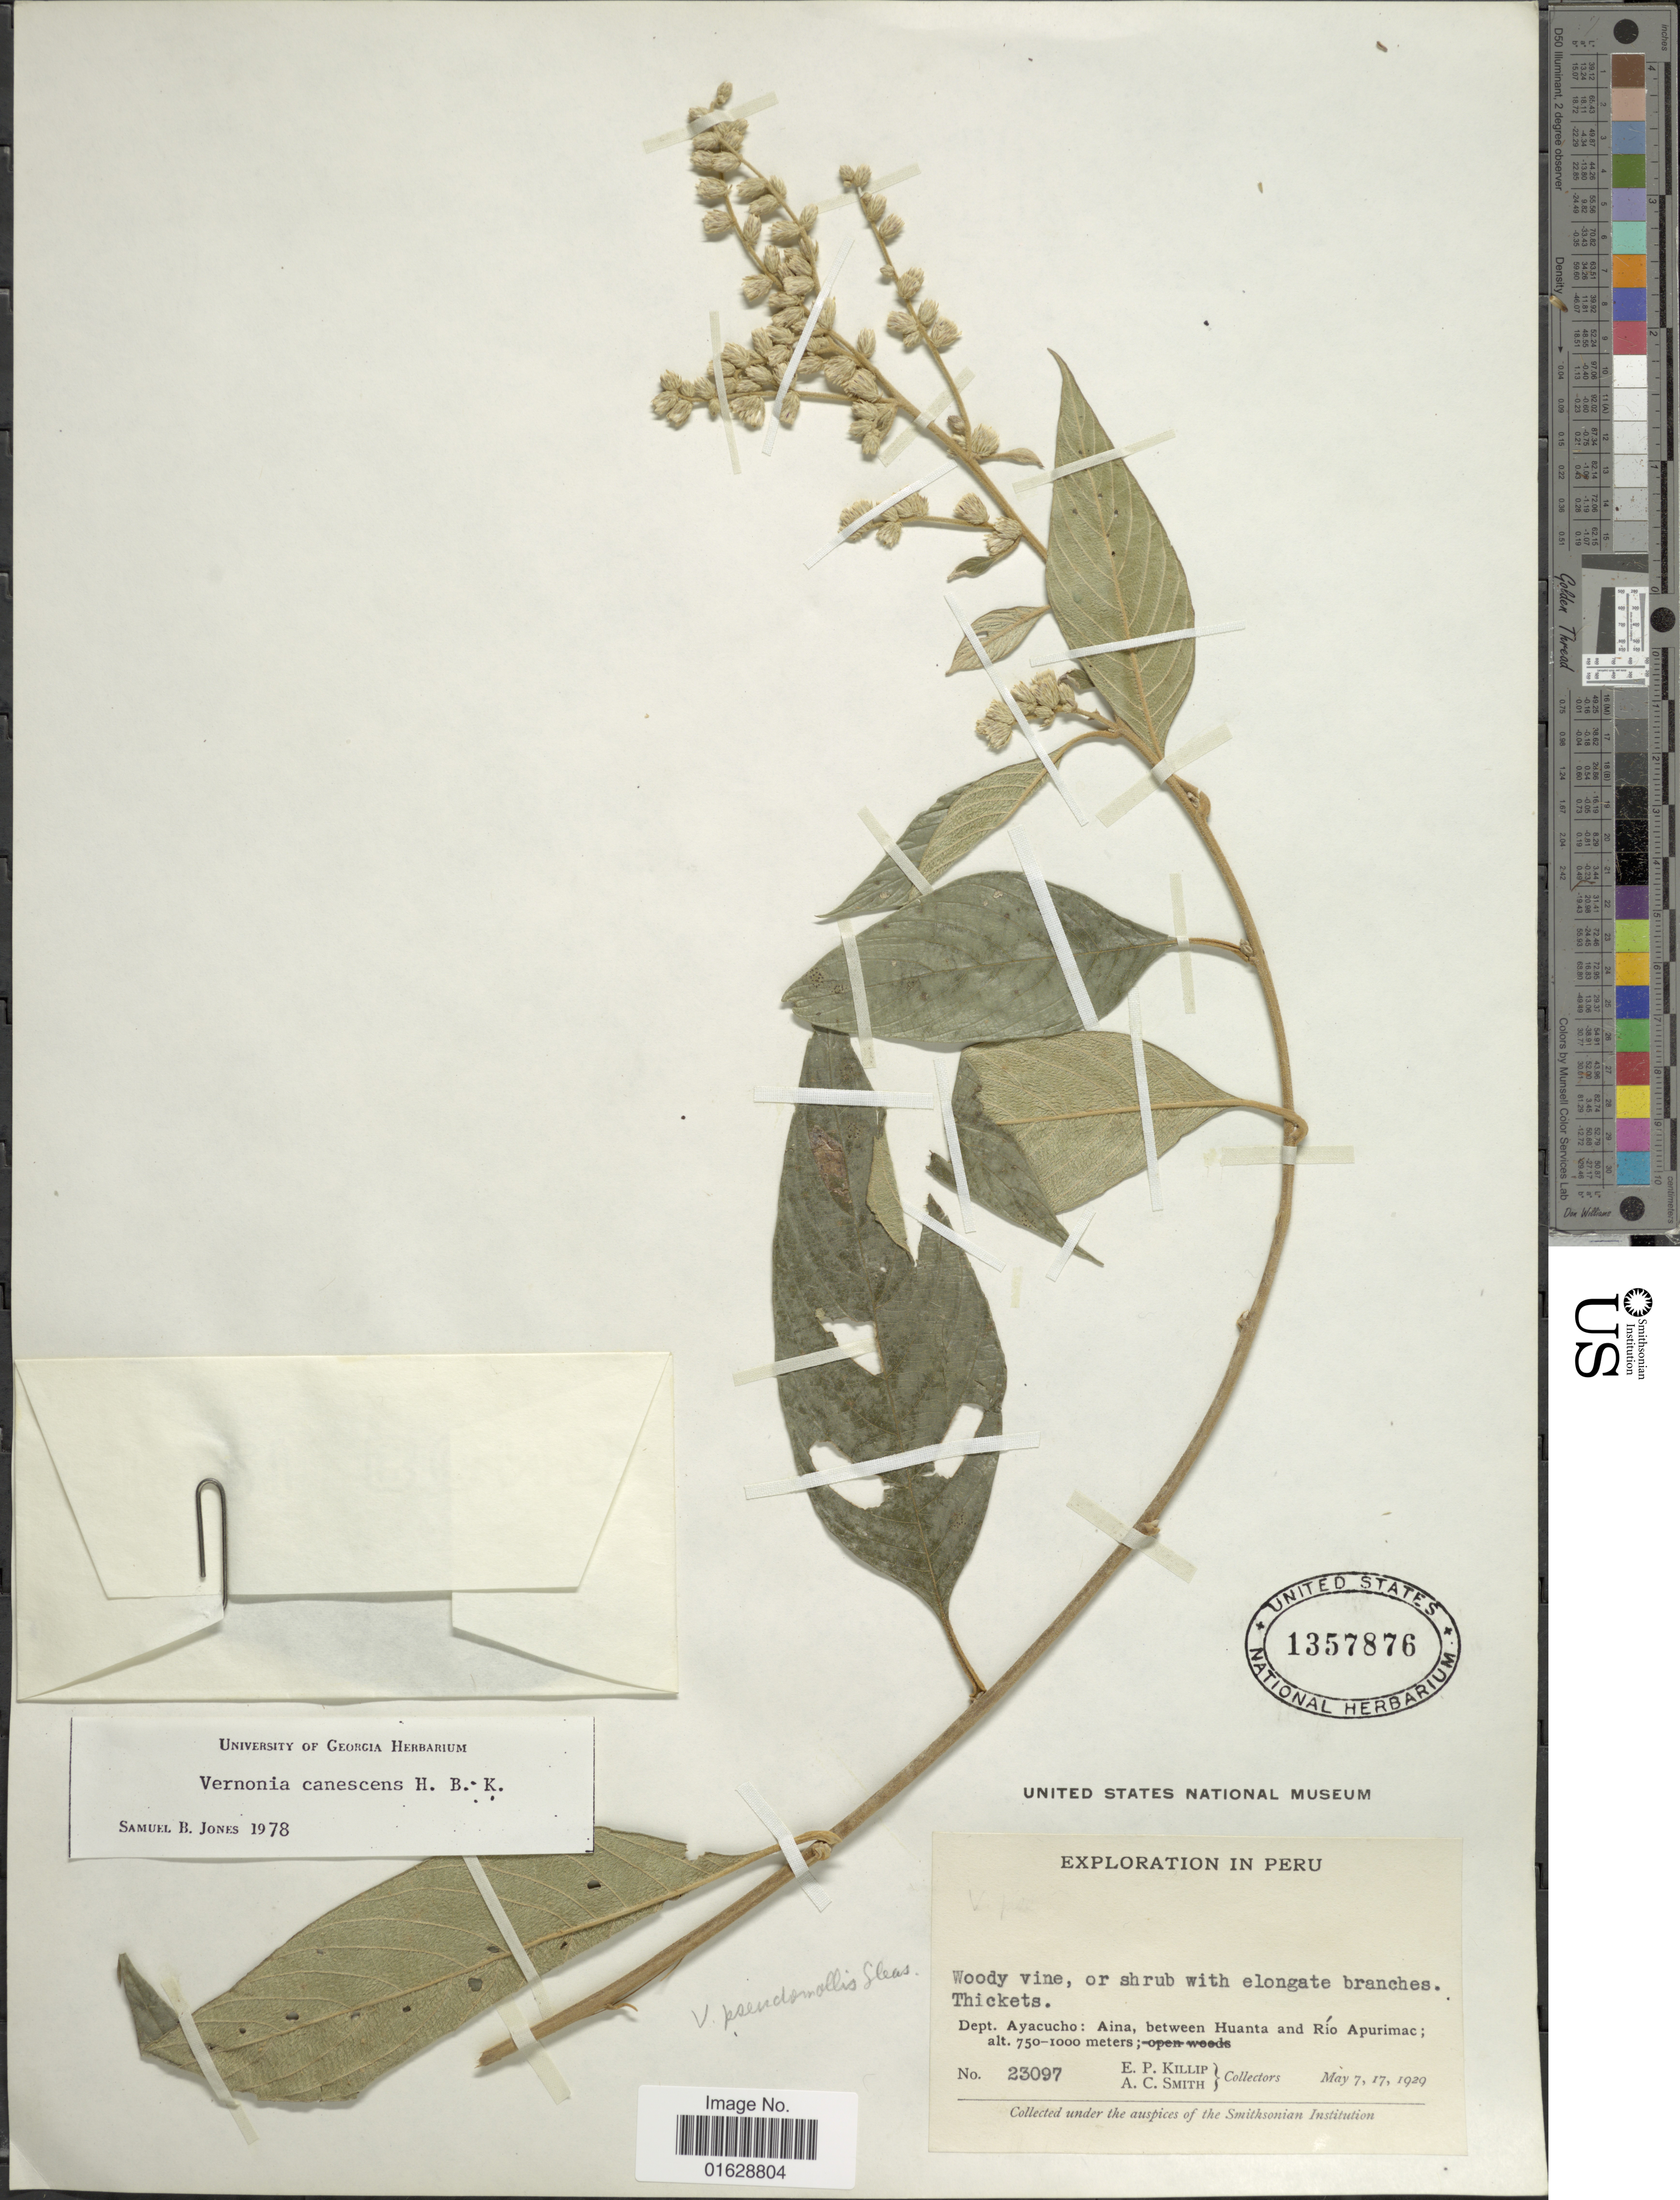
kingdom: Plantae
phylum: Tracheophyta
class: Magnoliopsida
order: Asterales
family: Asteraceae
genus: Lepidaploa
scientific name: Lepidaploa canescens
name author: (Kunth) H. Rob.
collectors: E. P. Killip & A. C. Smith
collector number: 23097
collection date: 1929-05-07/1929-05-17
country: Peru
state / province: Ayacucho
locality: Aina, between Huanta and Rio Apurimac.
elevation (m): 750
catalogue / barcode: US 1357876